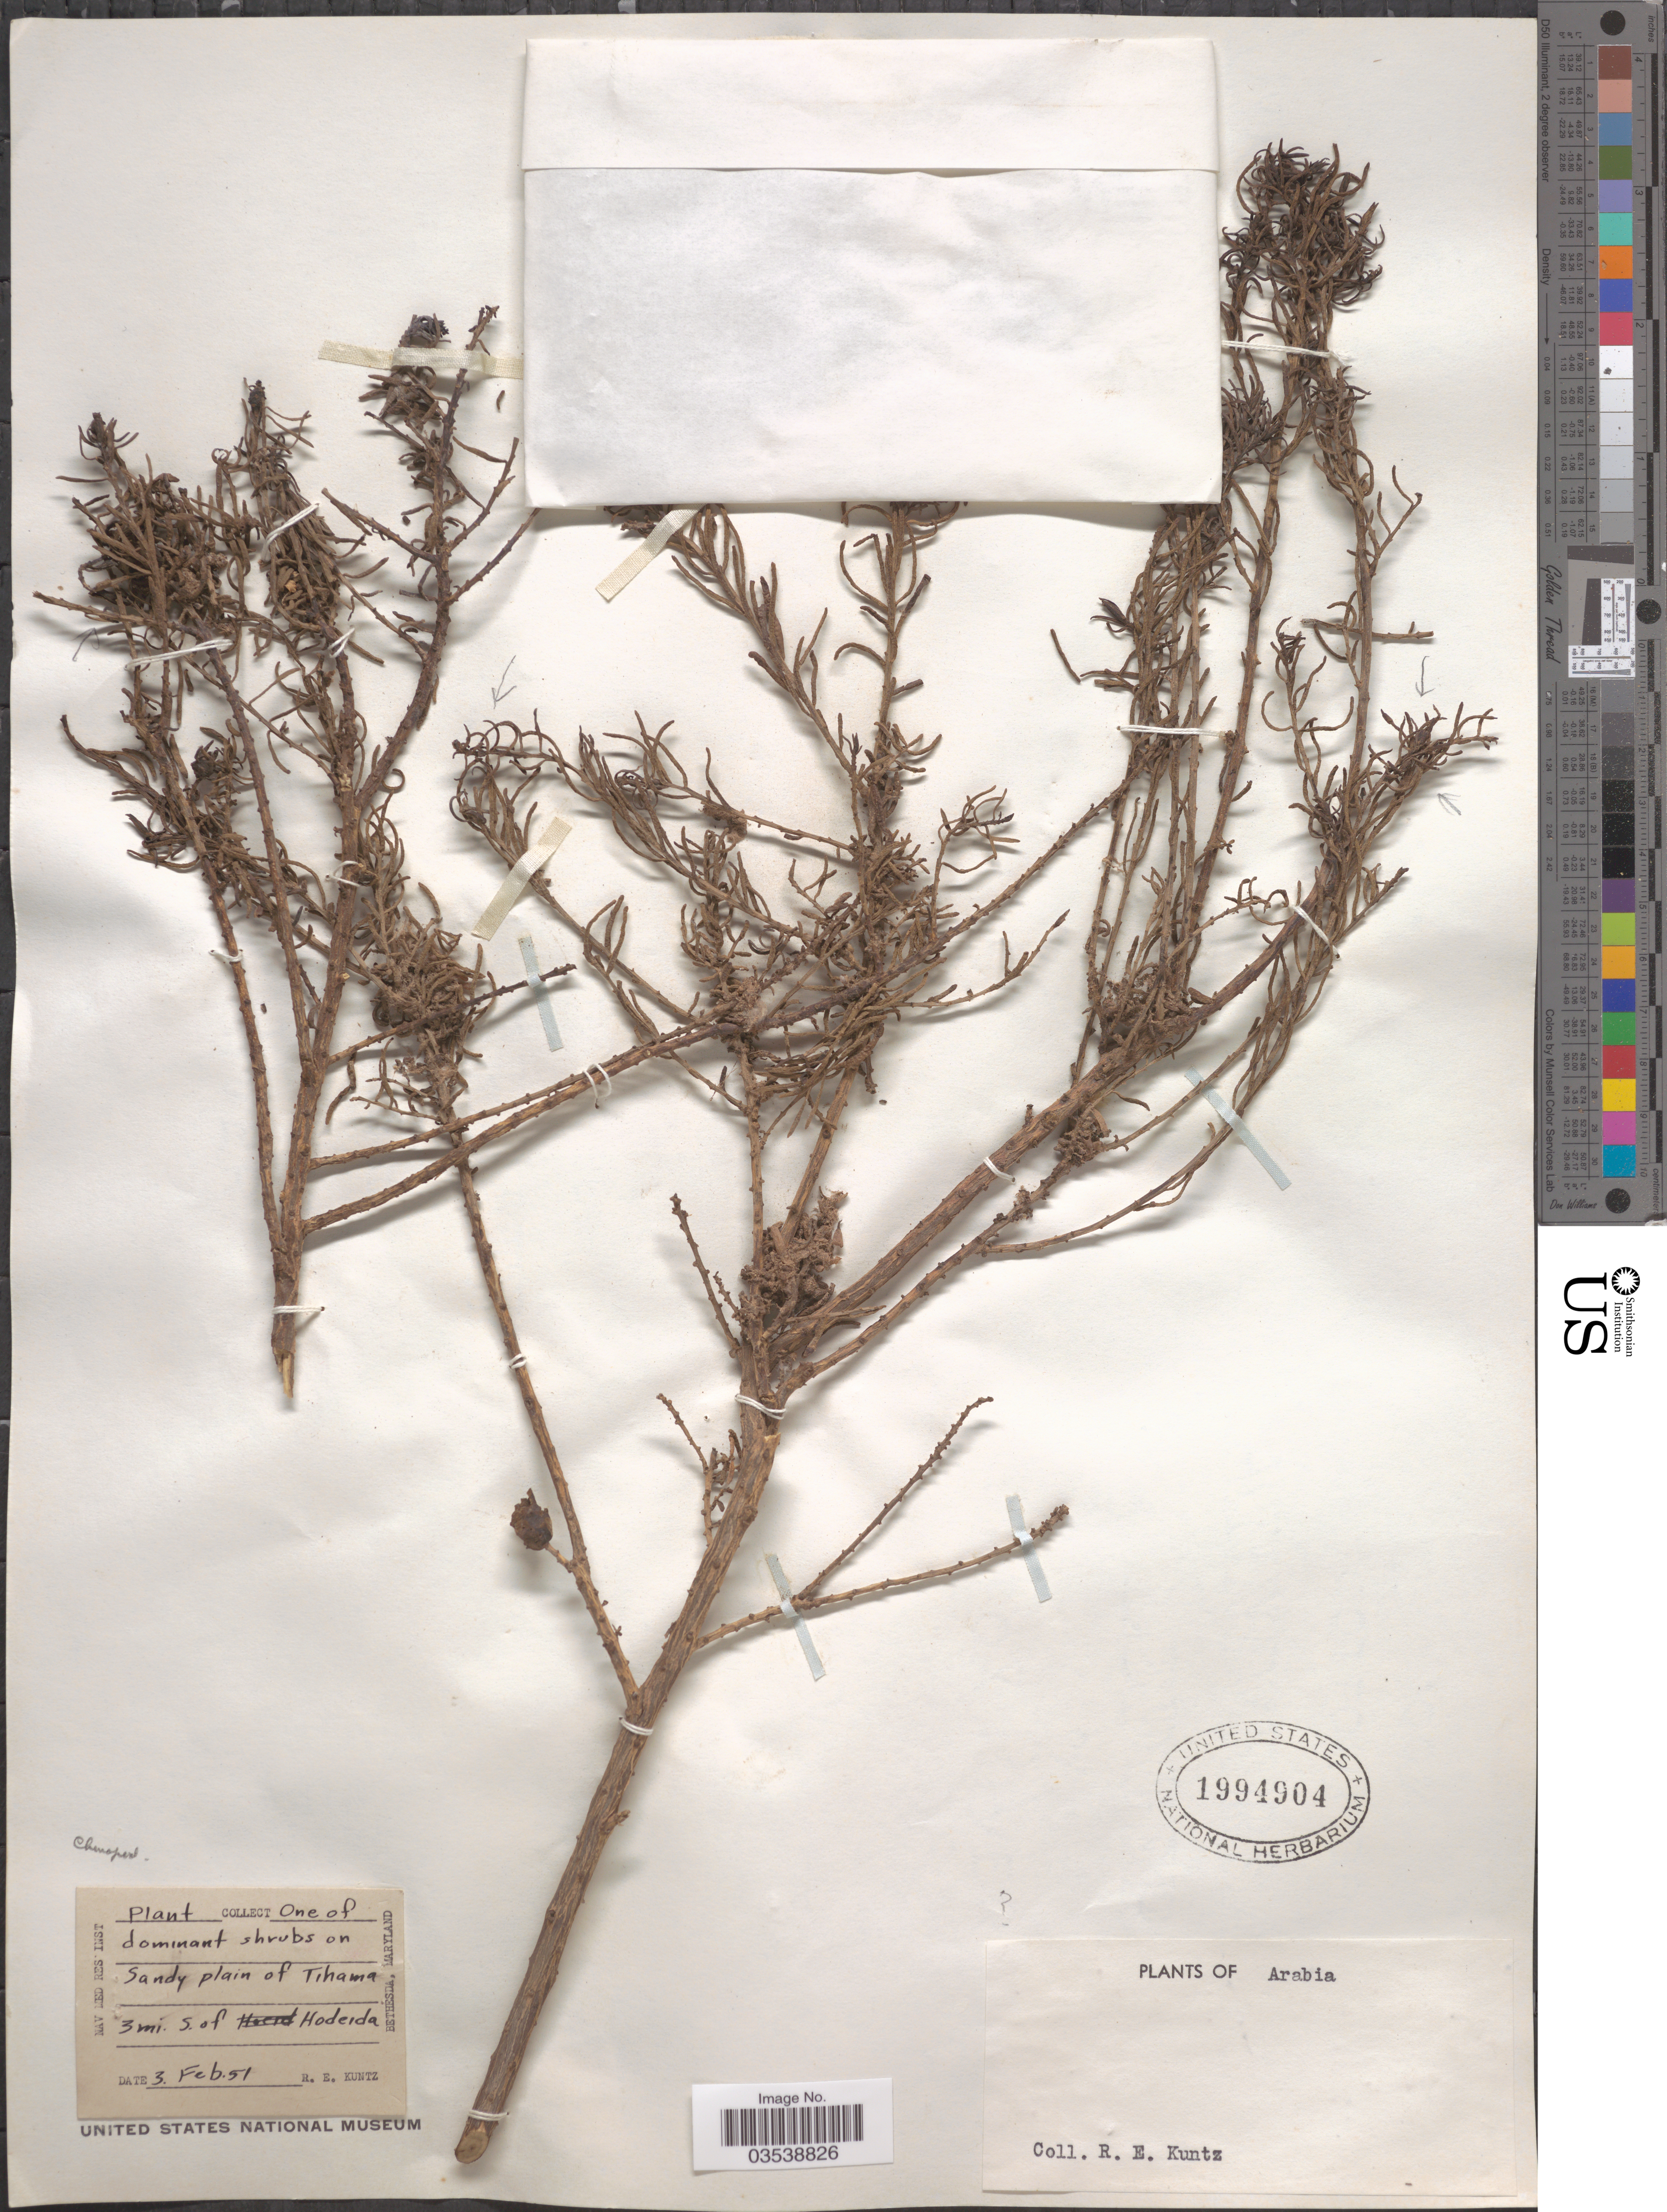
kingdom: Plantae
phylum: Tracheophyta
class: Magnoliopsida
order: Caryophyllales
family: Amaranthaceae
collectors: R. E. Kuntz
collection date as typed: Transcribed d/m/y: 3/2/51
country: Yemen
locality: Arabia. Sandy plain on Tihama 3 mi. S. of Hodeida.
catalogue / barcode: US 1994904